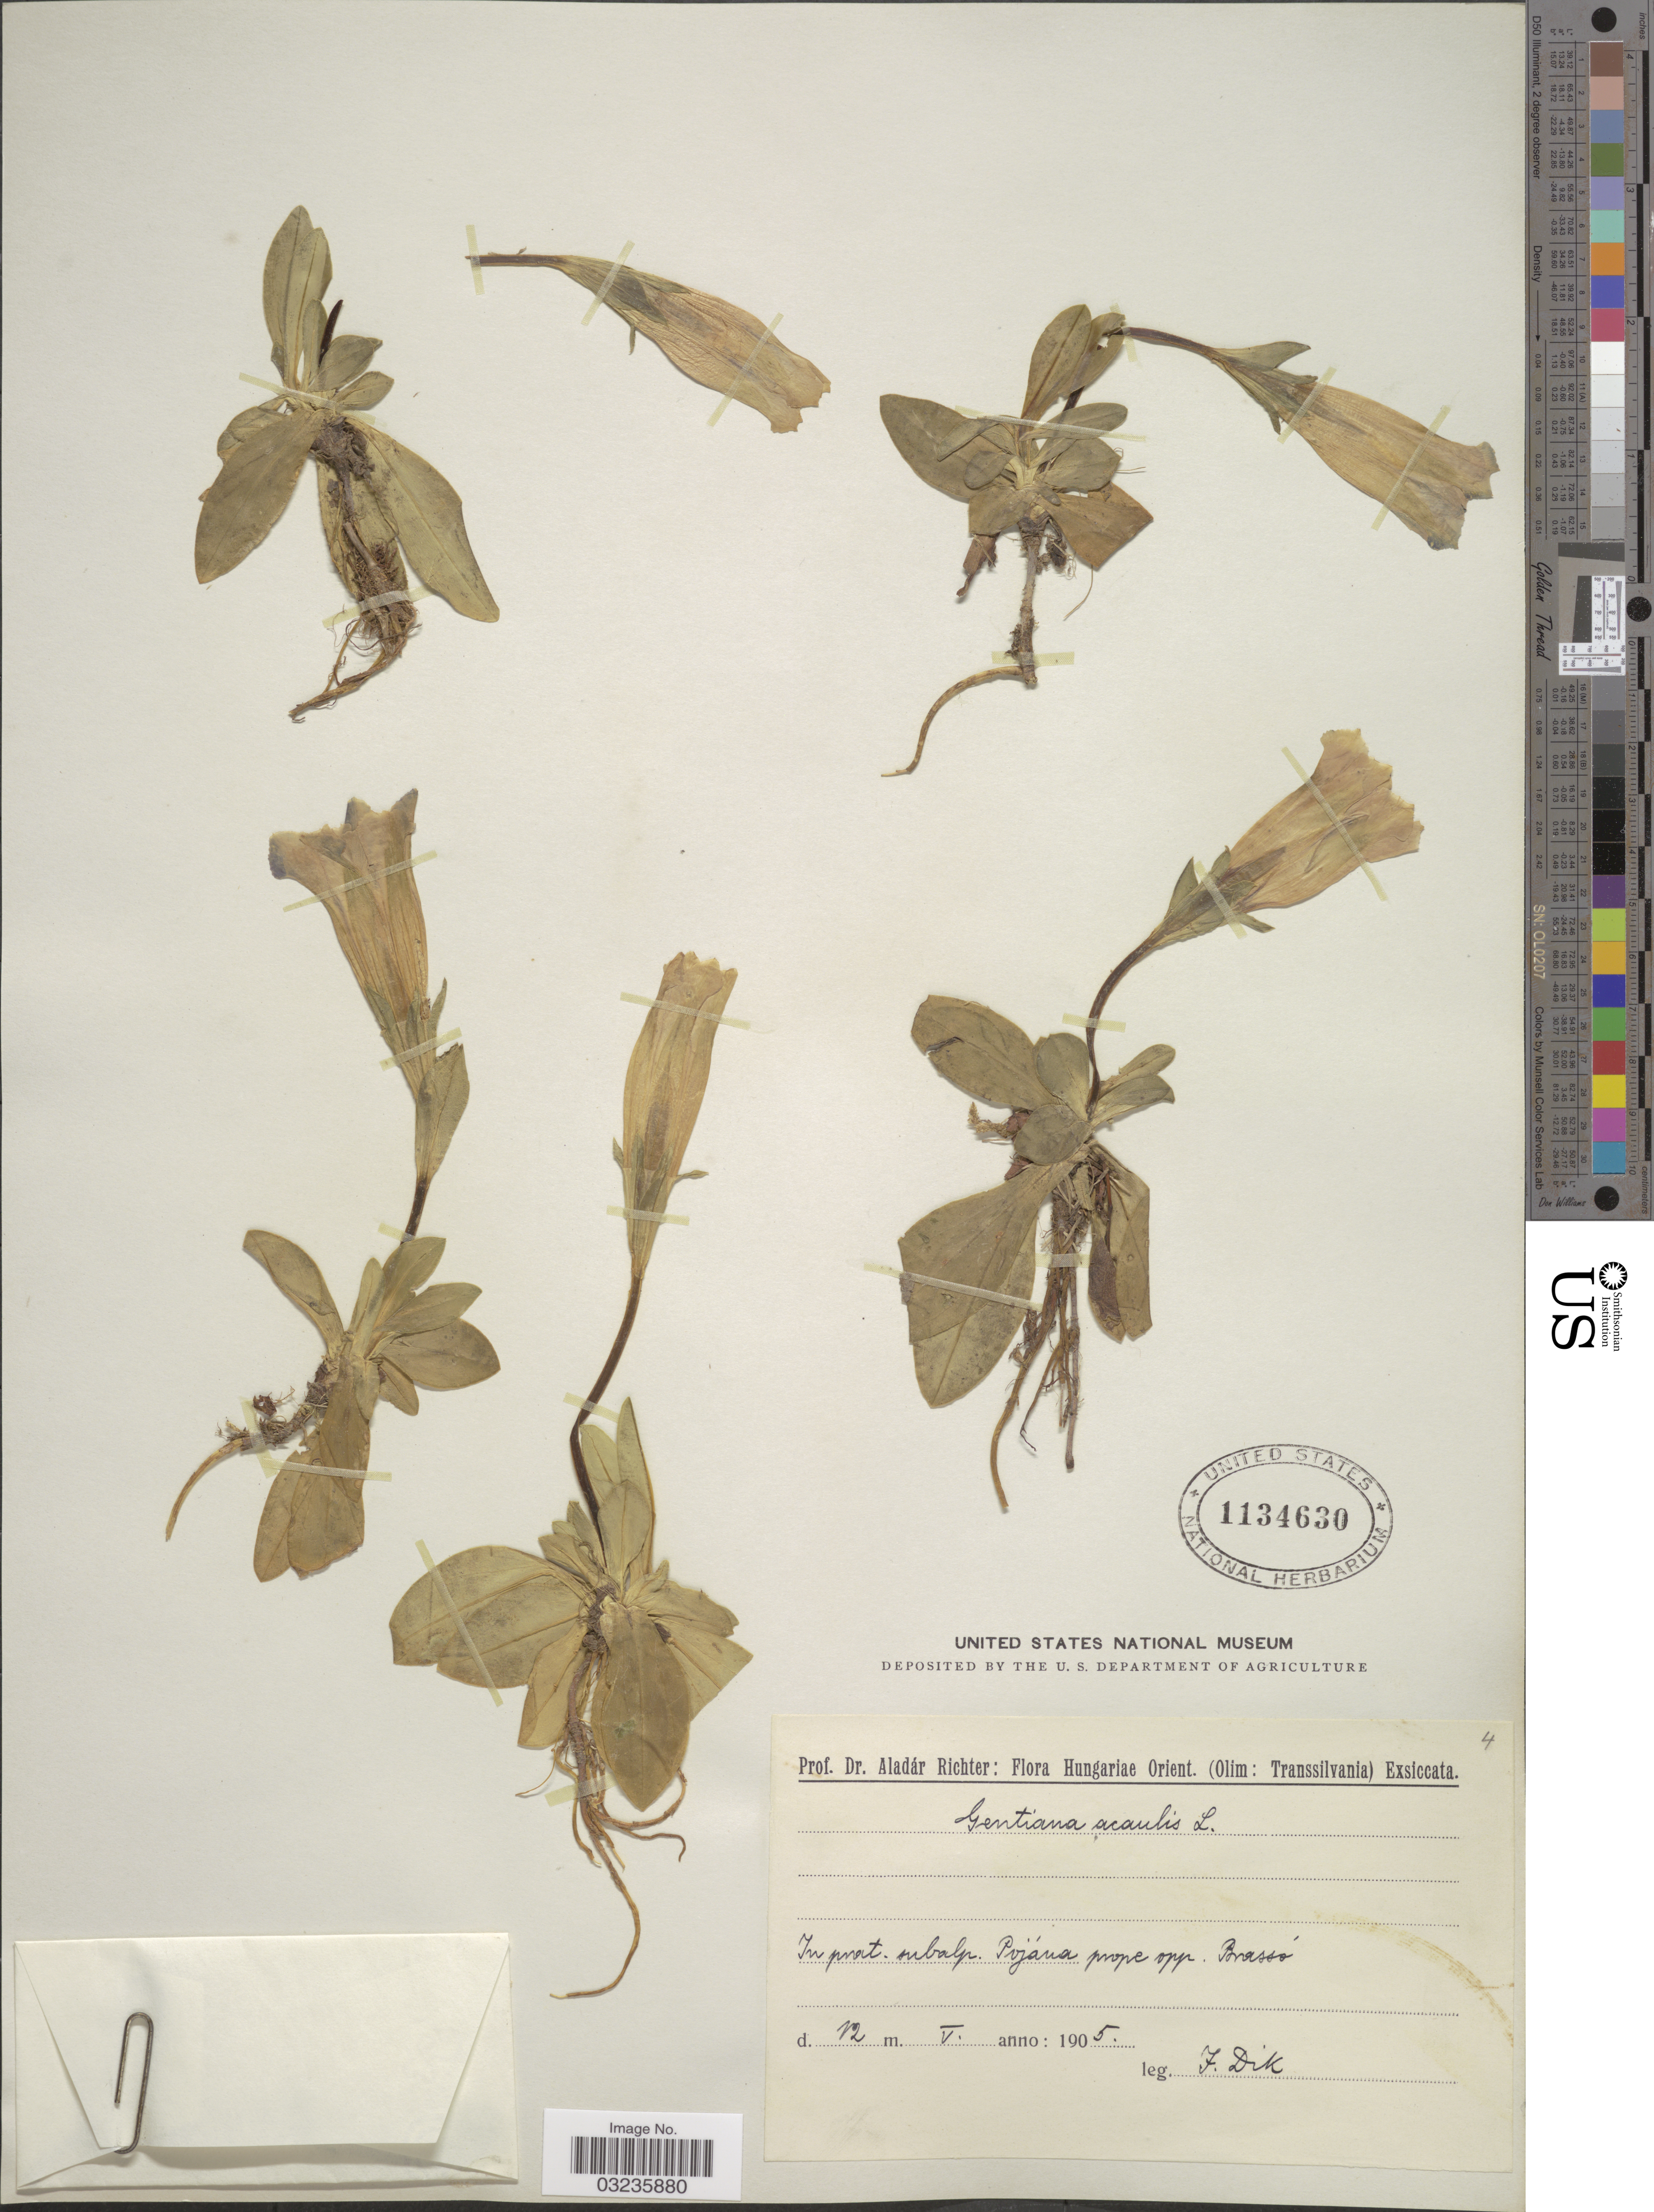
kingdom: Plantae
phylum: Tracheophyta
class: Magnoliopsida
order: Gentianales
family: Gentianaceae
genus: Gentiana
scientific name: Gentiana acaulis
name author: L.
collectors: F. Dik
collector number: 4?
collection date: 1905-05-12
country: Romania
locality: Hungariae Orient. (Olim: Transsilvania). In prat. subalp. Pojána prope opp. Porassó [interpreted].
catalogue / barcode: US 1134630